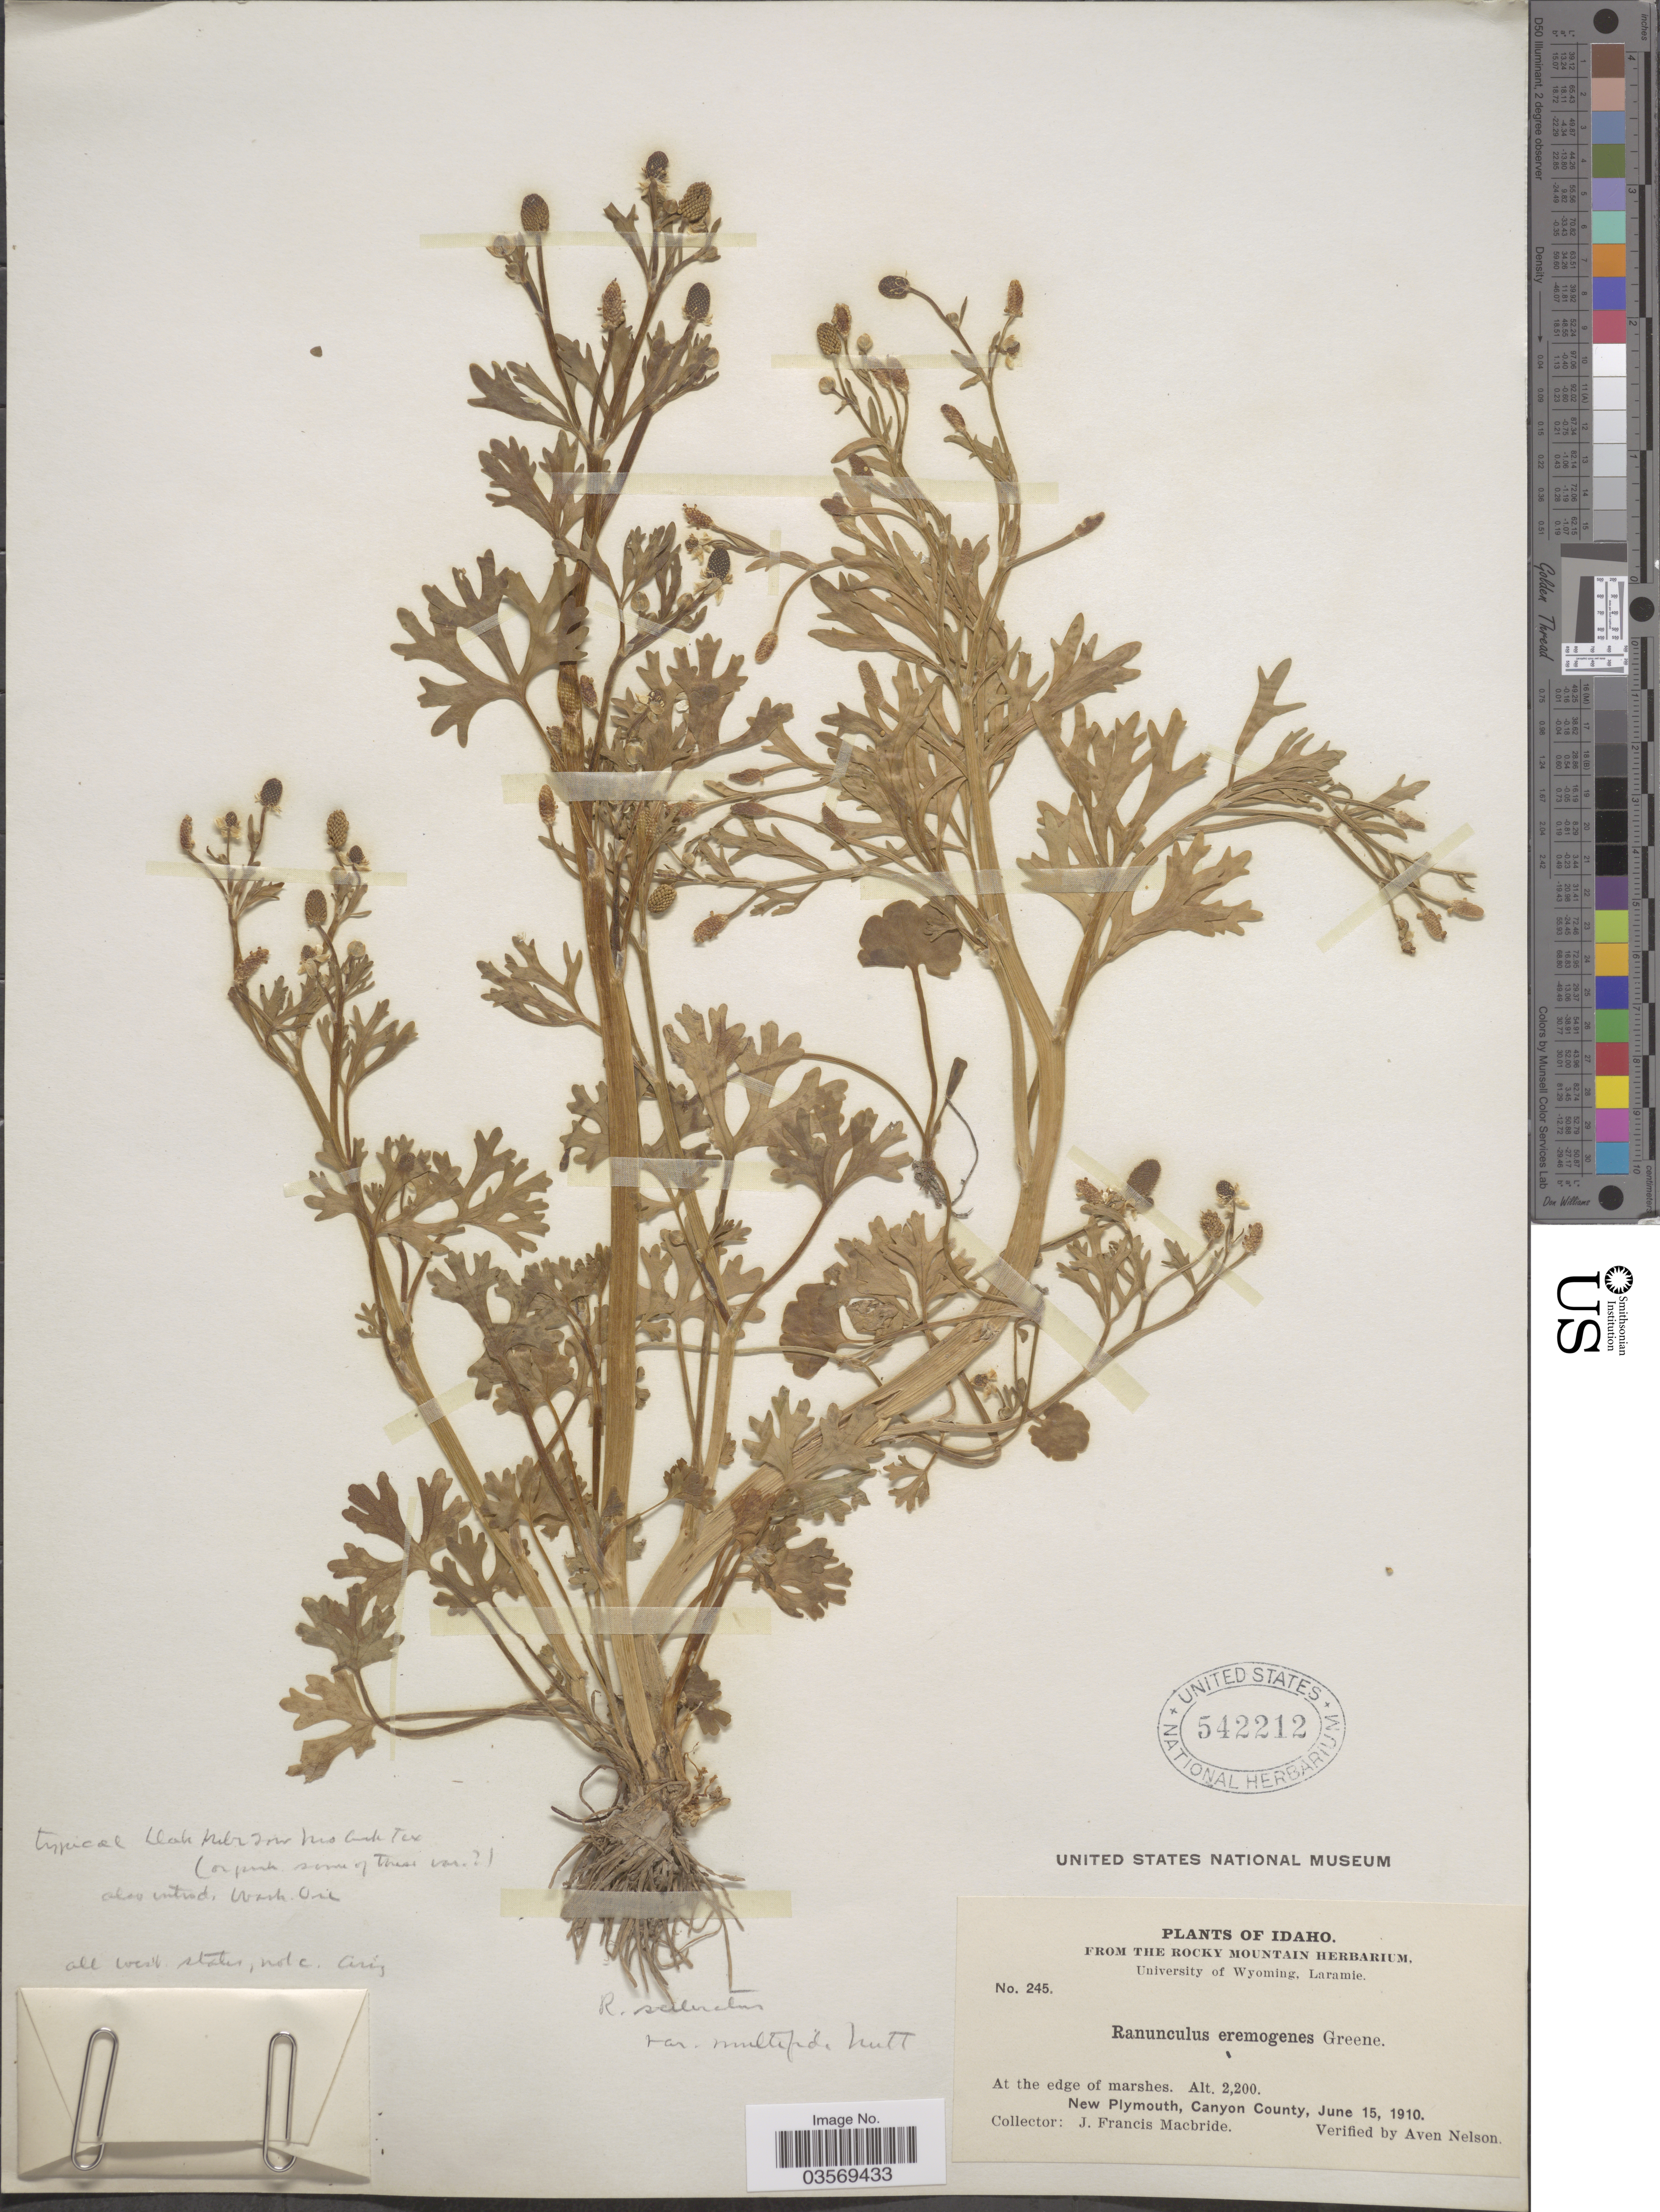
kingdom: Plantae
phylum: Tracheophyta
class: Magnoliopsida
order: Ranunculales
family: Ranunculaceae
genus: Ranunculus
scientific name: Ranunculus sceleratus var. multifidus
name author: Nutt.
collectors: J. F. Macbride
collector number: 245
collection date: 1910-06-15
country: United States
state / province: Idaho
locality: New Plymouth, Canyon County.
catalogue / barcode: US 542212